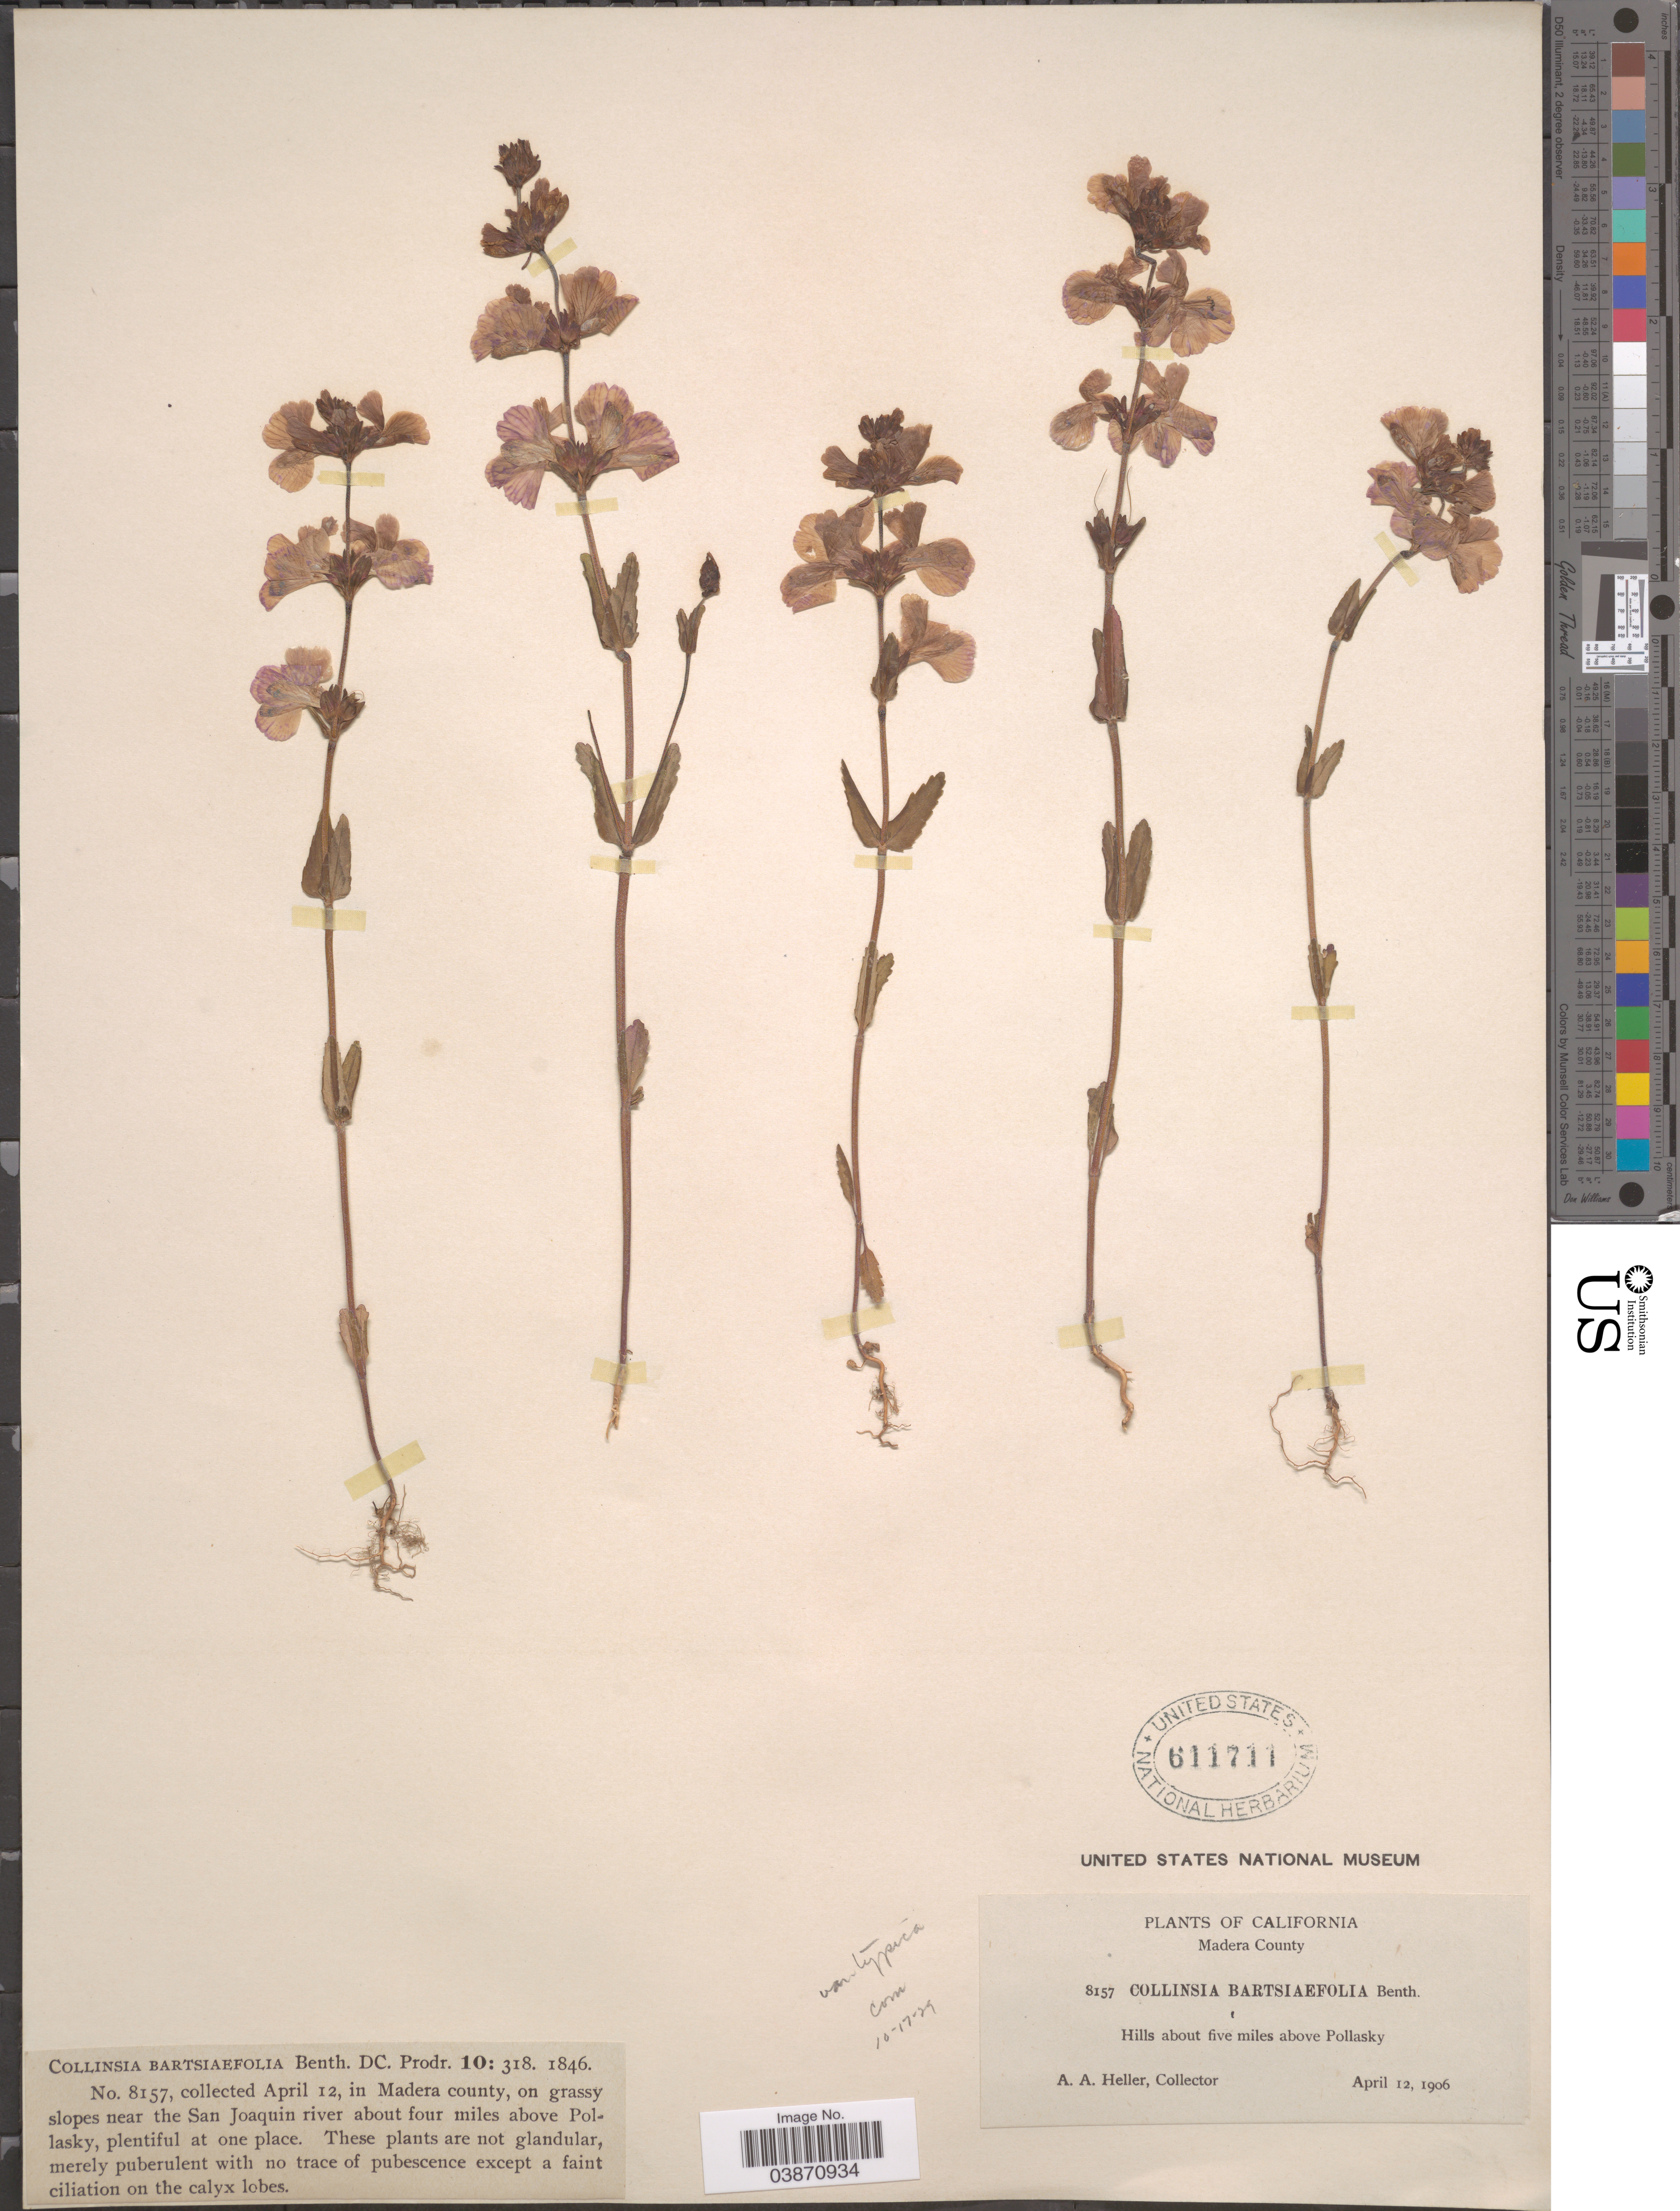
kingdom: Plantae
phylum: Tracheophyta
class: Magnoliopsida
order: Lamiales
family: Plantaginaceae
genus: Collinsia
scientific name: Collinsia bartsiifolia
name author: Benth.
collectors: A. A. Heller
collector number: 8157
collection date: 1906-04-12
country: United States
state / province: California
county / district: Madera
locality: Madera County. Hills about five miles above Pollasky. Near the San Joaquin river about four miles above Pollasky.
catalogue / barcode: US 611711